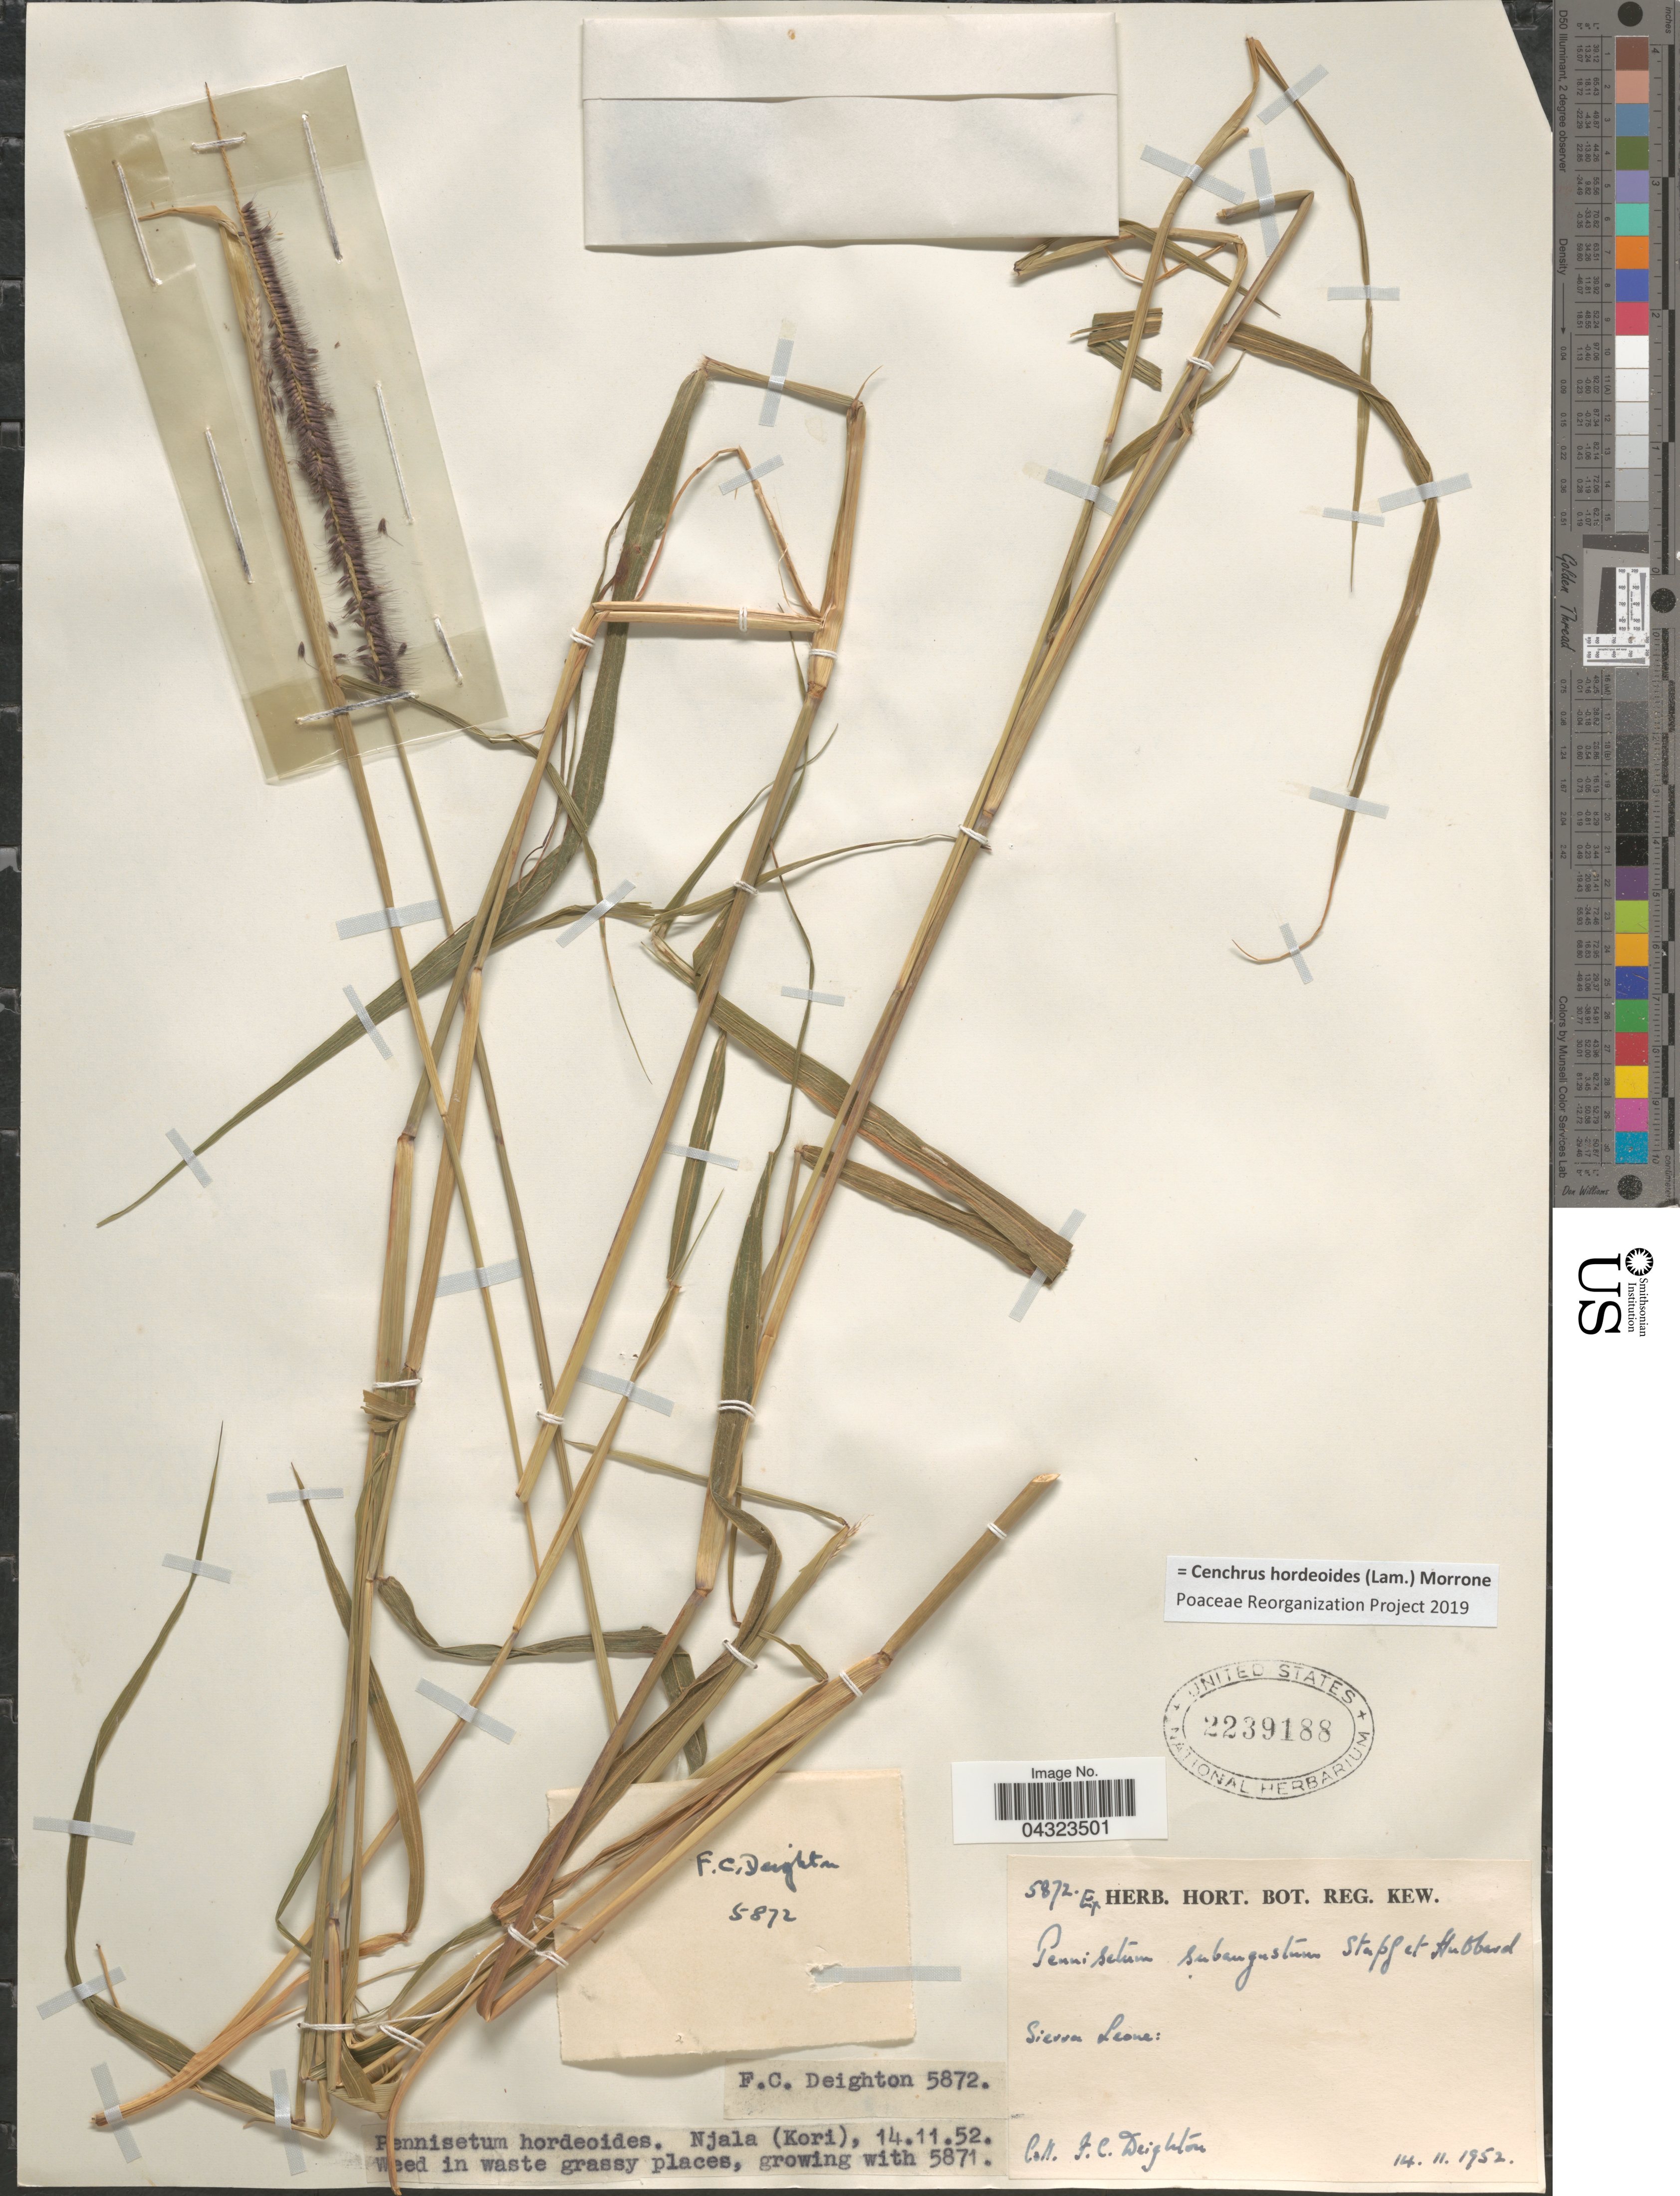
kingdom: Plantae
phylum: Tracheophyta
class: Liliopsida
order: Poales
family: Poaceae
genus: Cenchrus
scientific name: Cenchrus hordeoides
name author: (Lam.) Morrone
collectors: F. Deighton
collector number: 5872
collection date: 1952-11-14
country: Sierra Leone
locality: Njala (Kori).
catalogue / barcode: US 2239188